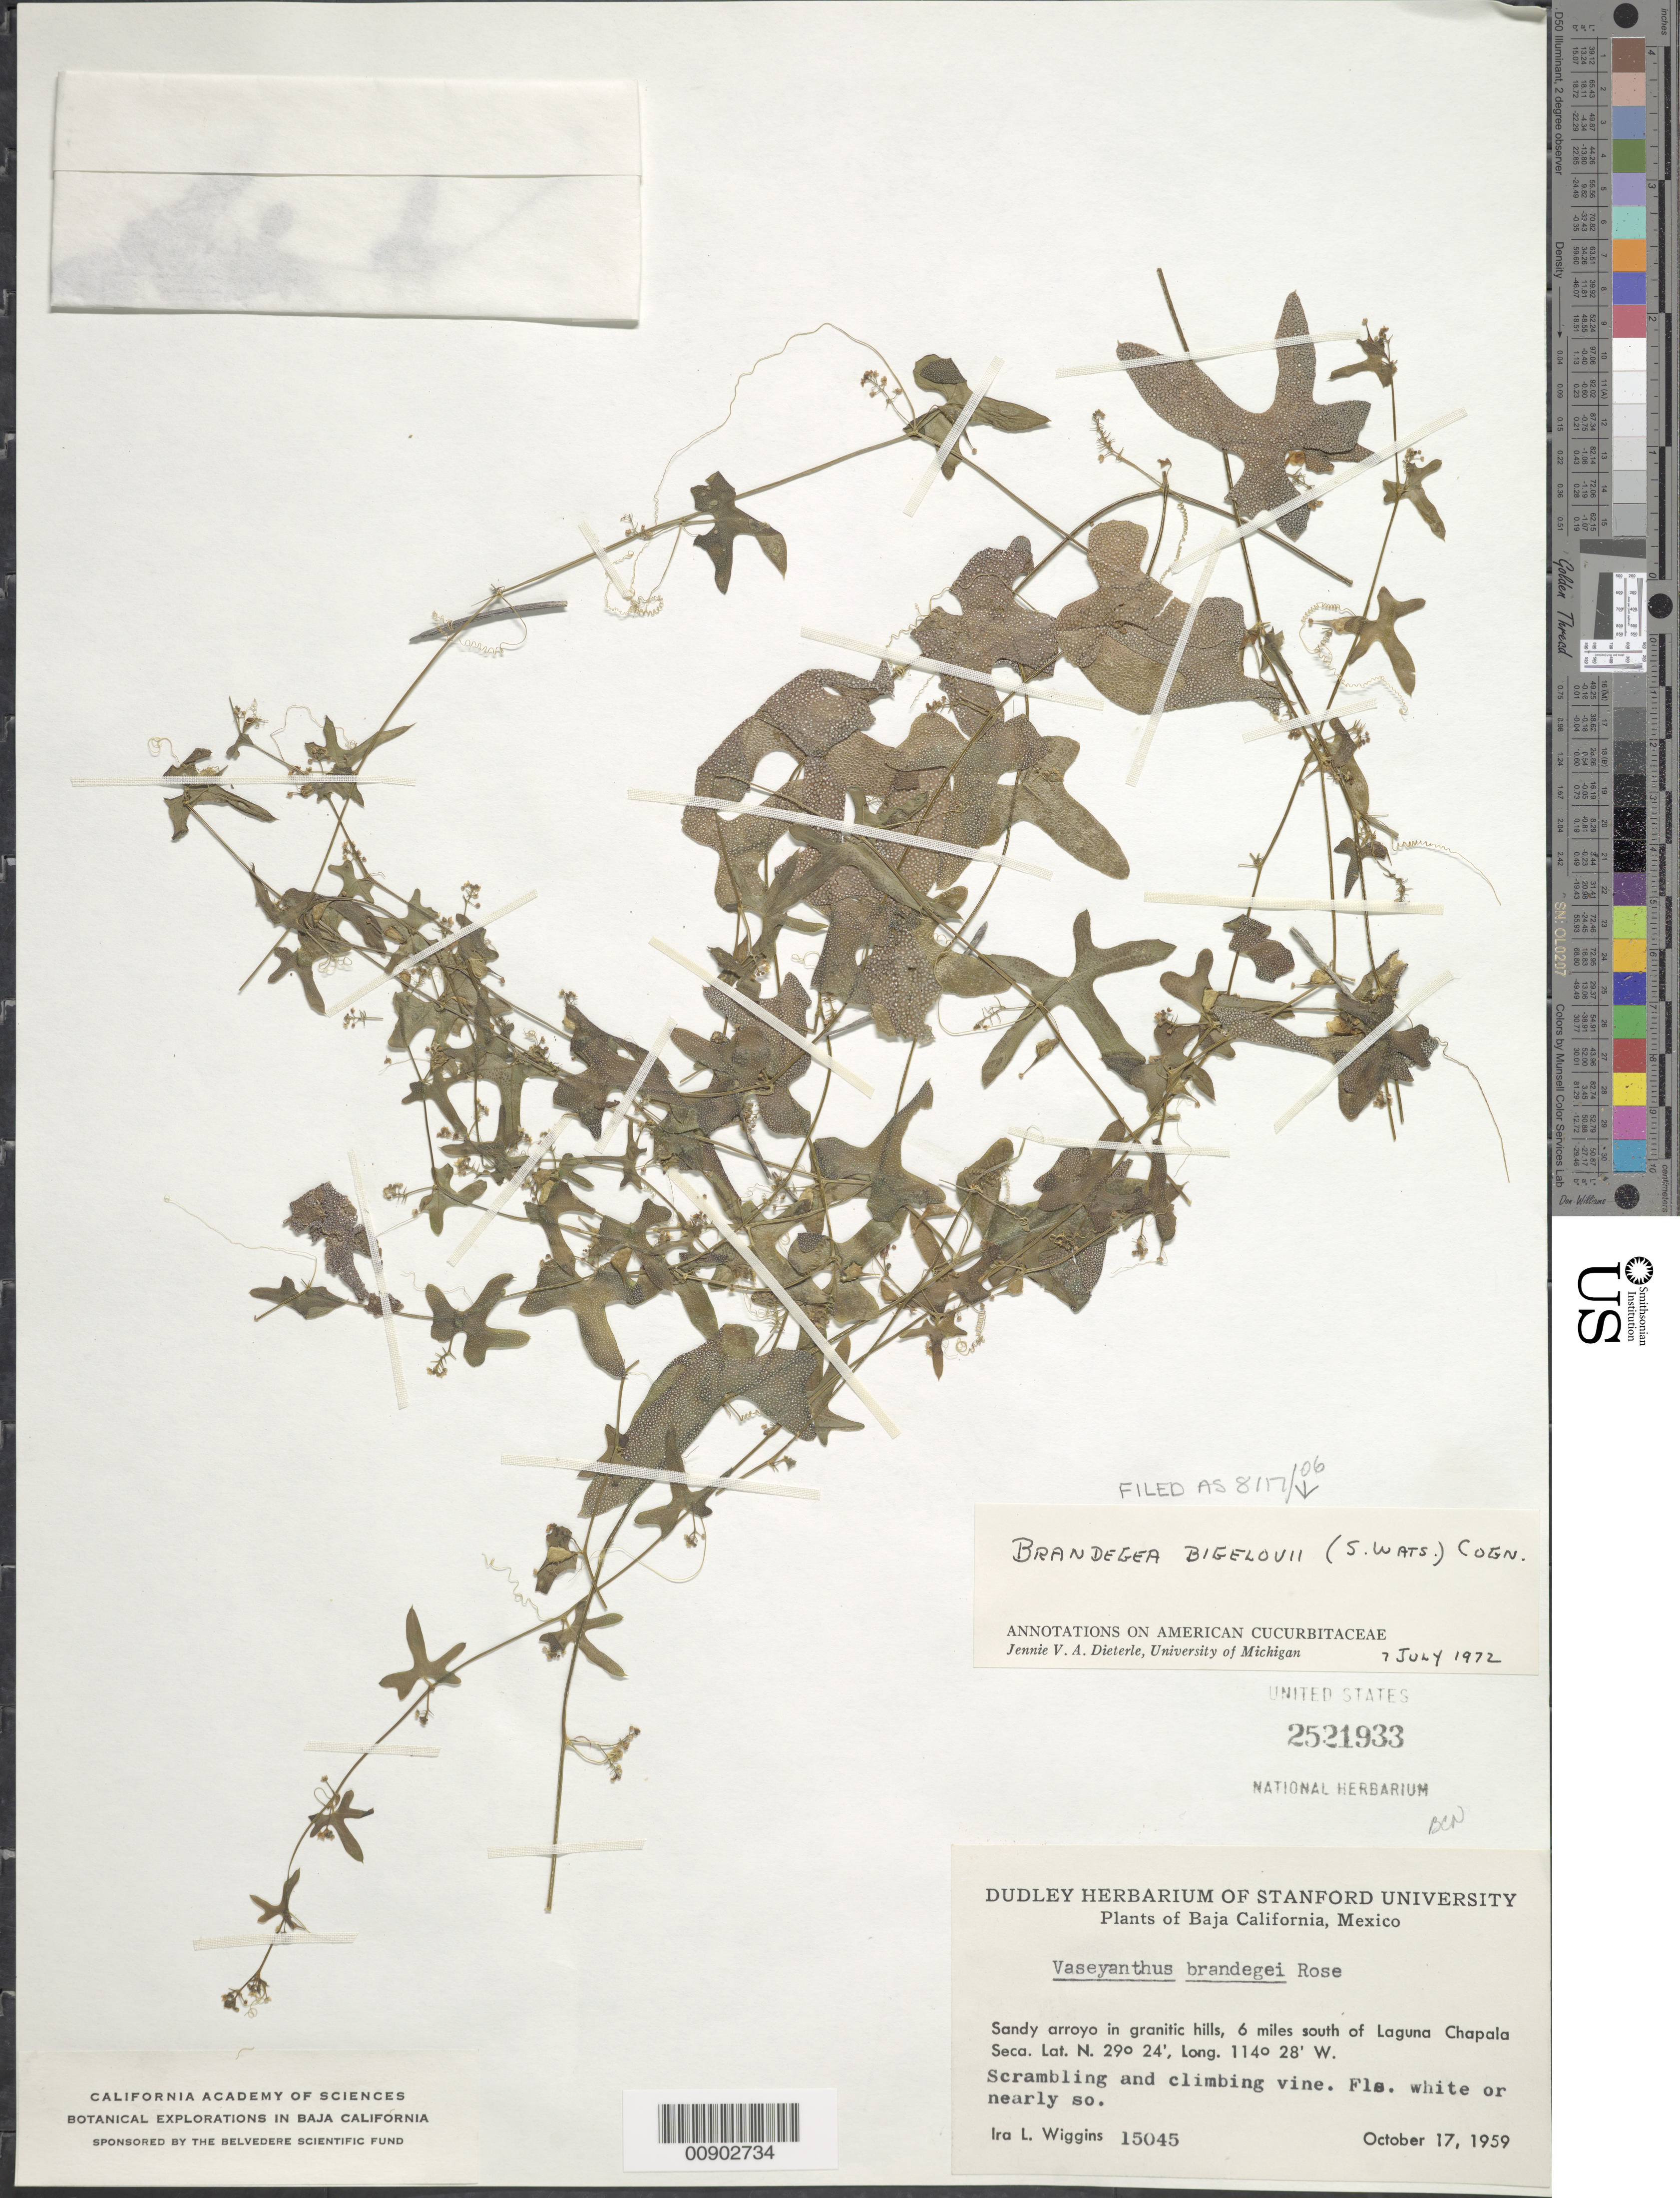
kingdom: Plantae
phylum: Tracheophyta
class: Magnoliopsida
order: Cucurbitales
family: Cucurbitaceae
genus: Brandegea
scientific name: Brandegea bigelovii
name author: (S. Watson) Cogn.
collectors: I. L. Wiggins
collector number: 15045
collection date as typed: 17 Oct 1959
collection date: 1959-10-17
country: Mexico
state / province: Baja California Norte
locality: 6 miles south of Laguna Chapala Seca.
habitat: Sandy arroyo in granitic hills.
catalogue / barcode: US 2521933